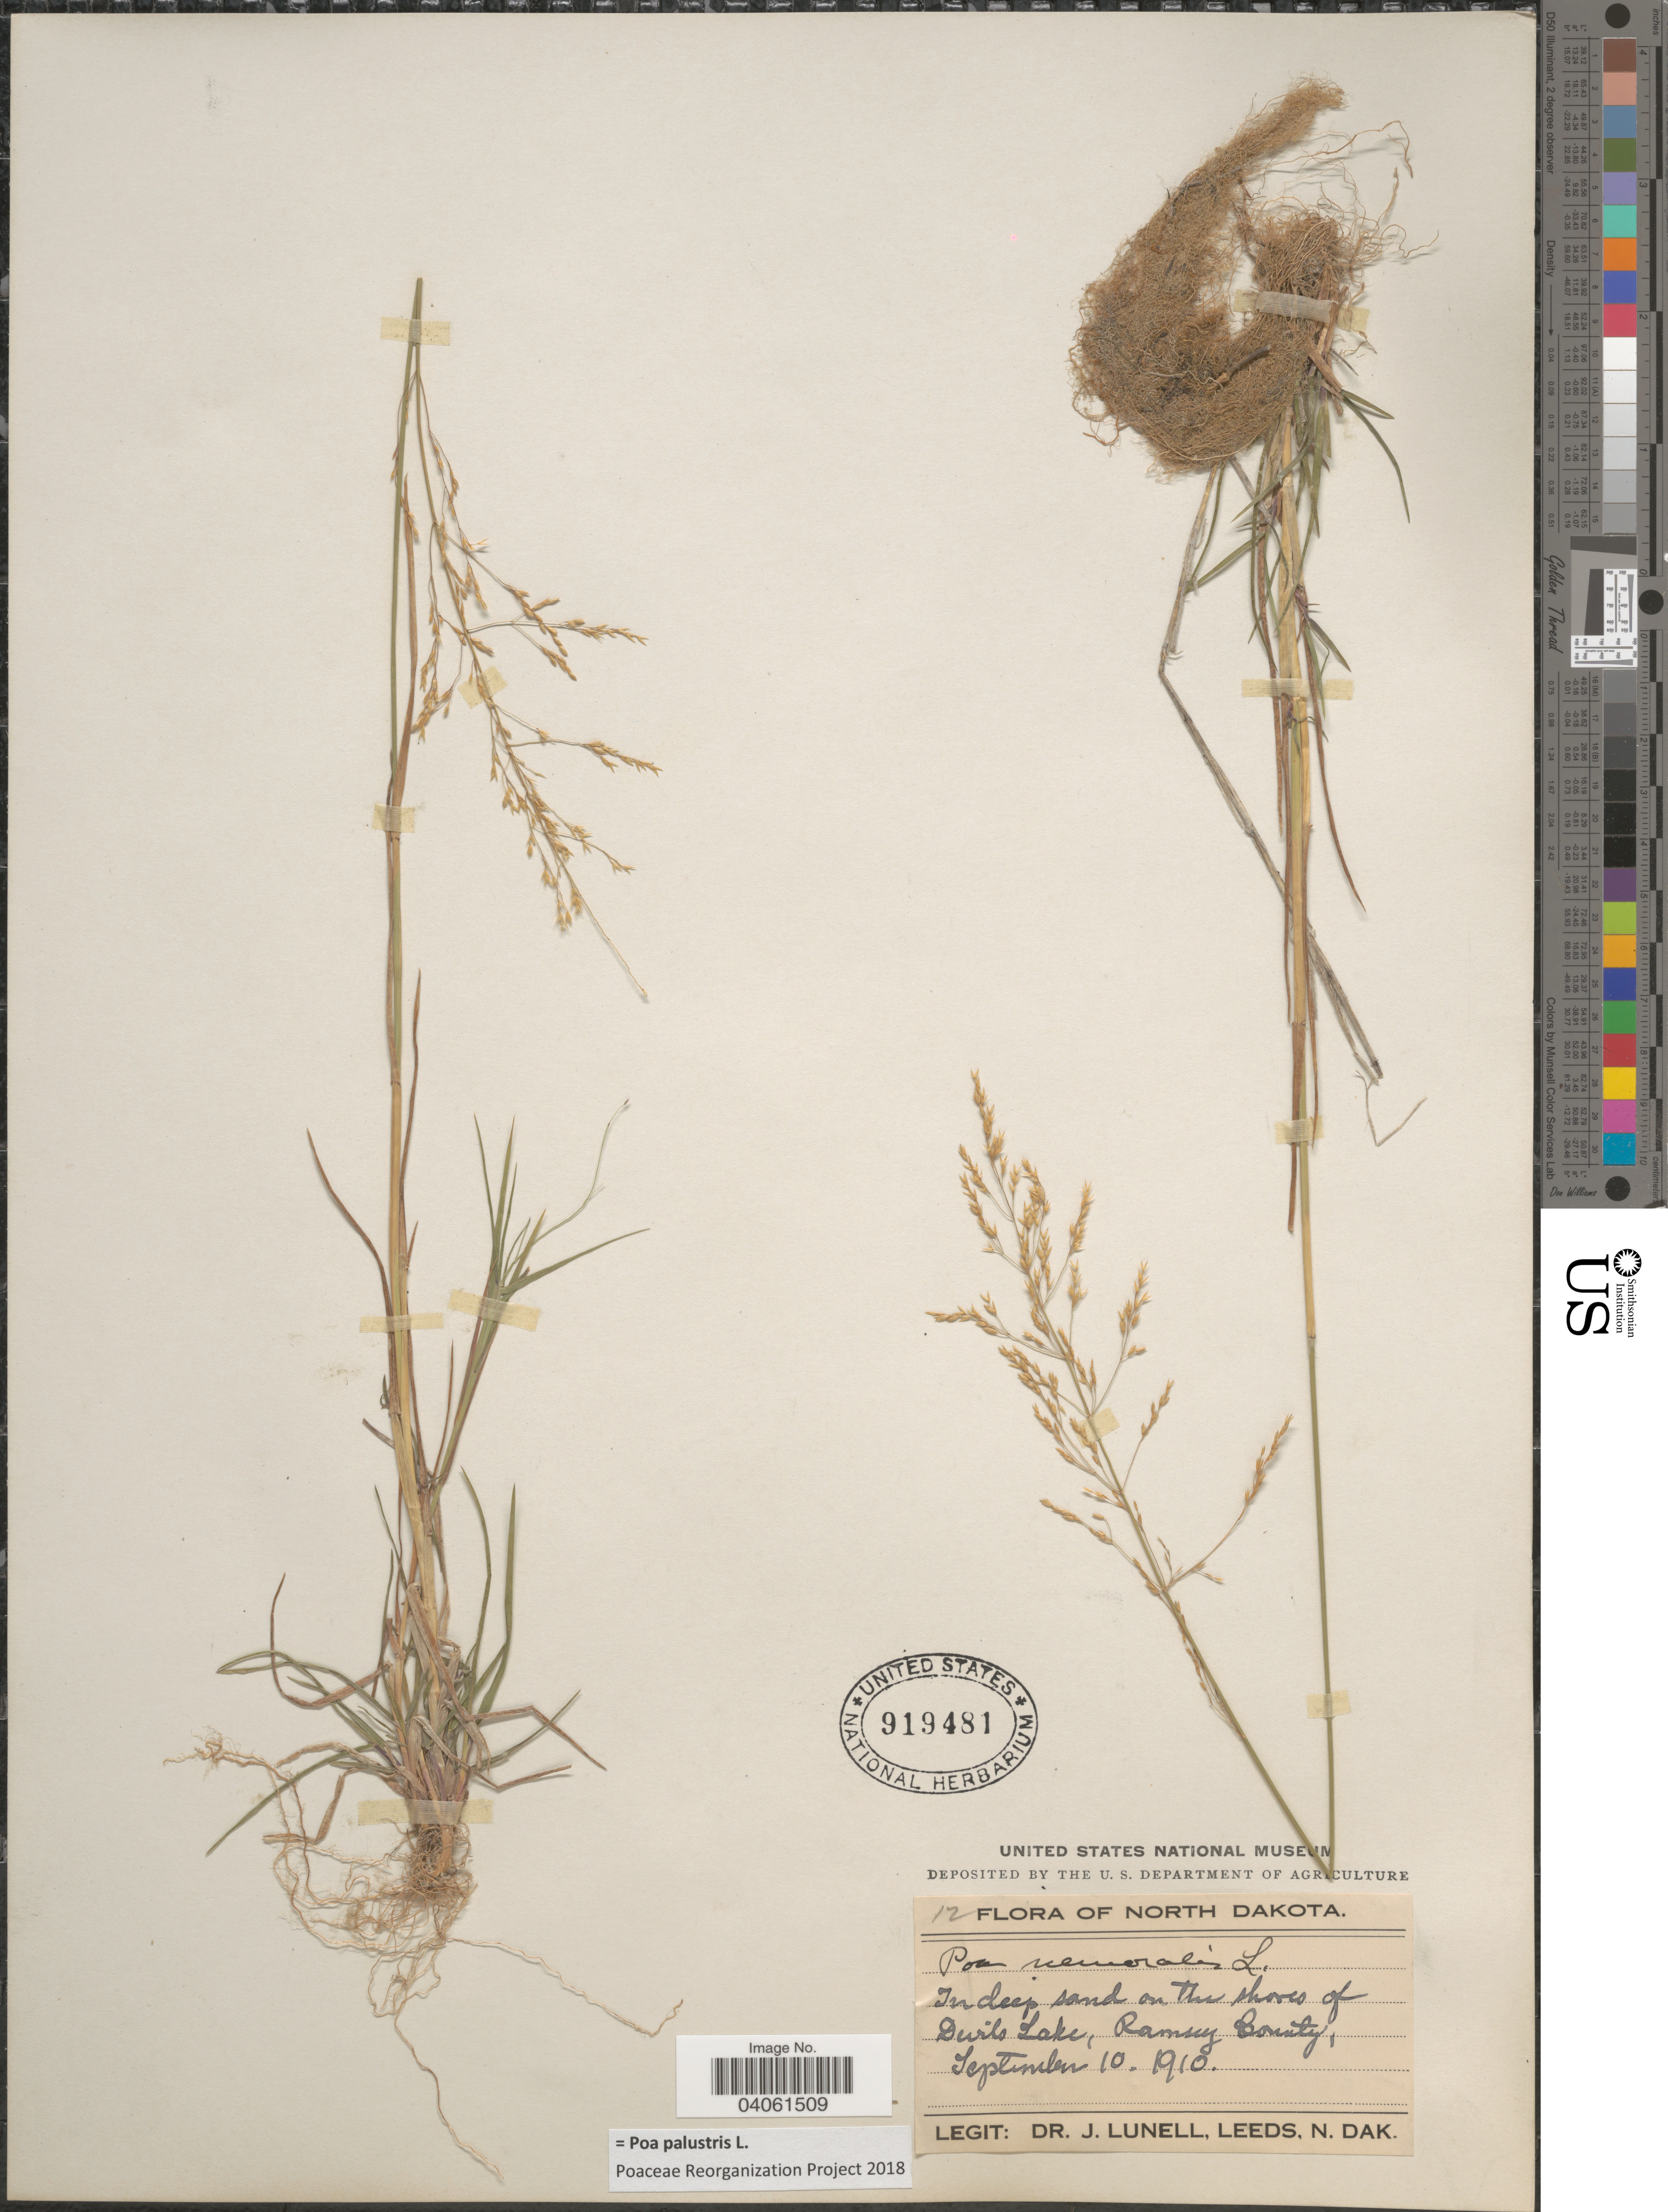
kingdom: Plantae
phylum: Tracheophyta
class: Liliopsida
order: Poales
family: Poaceae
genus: Poa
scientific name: Poa palustris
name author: L.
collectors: J. Lunell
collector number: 12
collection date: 1910-09-10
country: United States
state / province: North Dakota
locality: In deep sand on the shores of Devils Lake, Ramsey County.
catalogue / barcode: US 919481